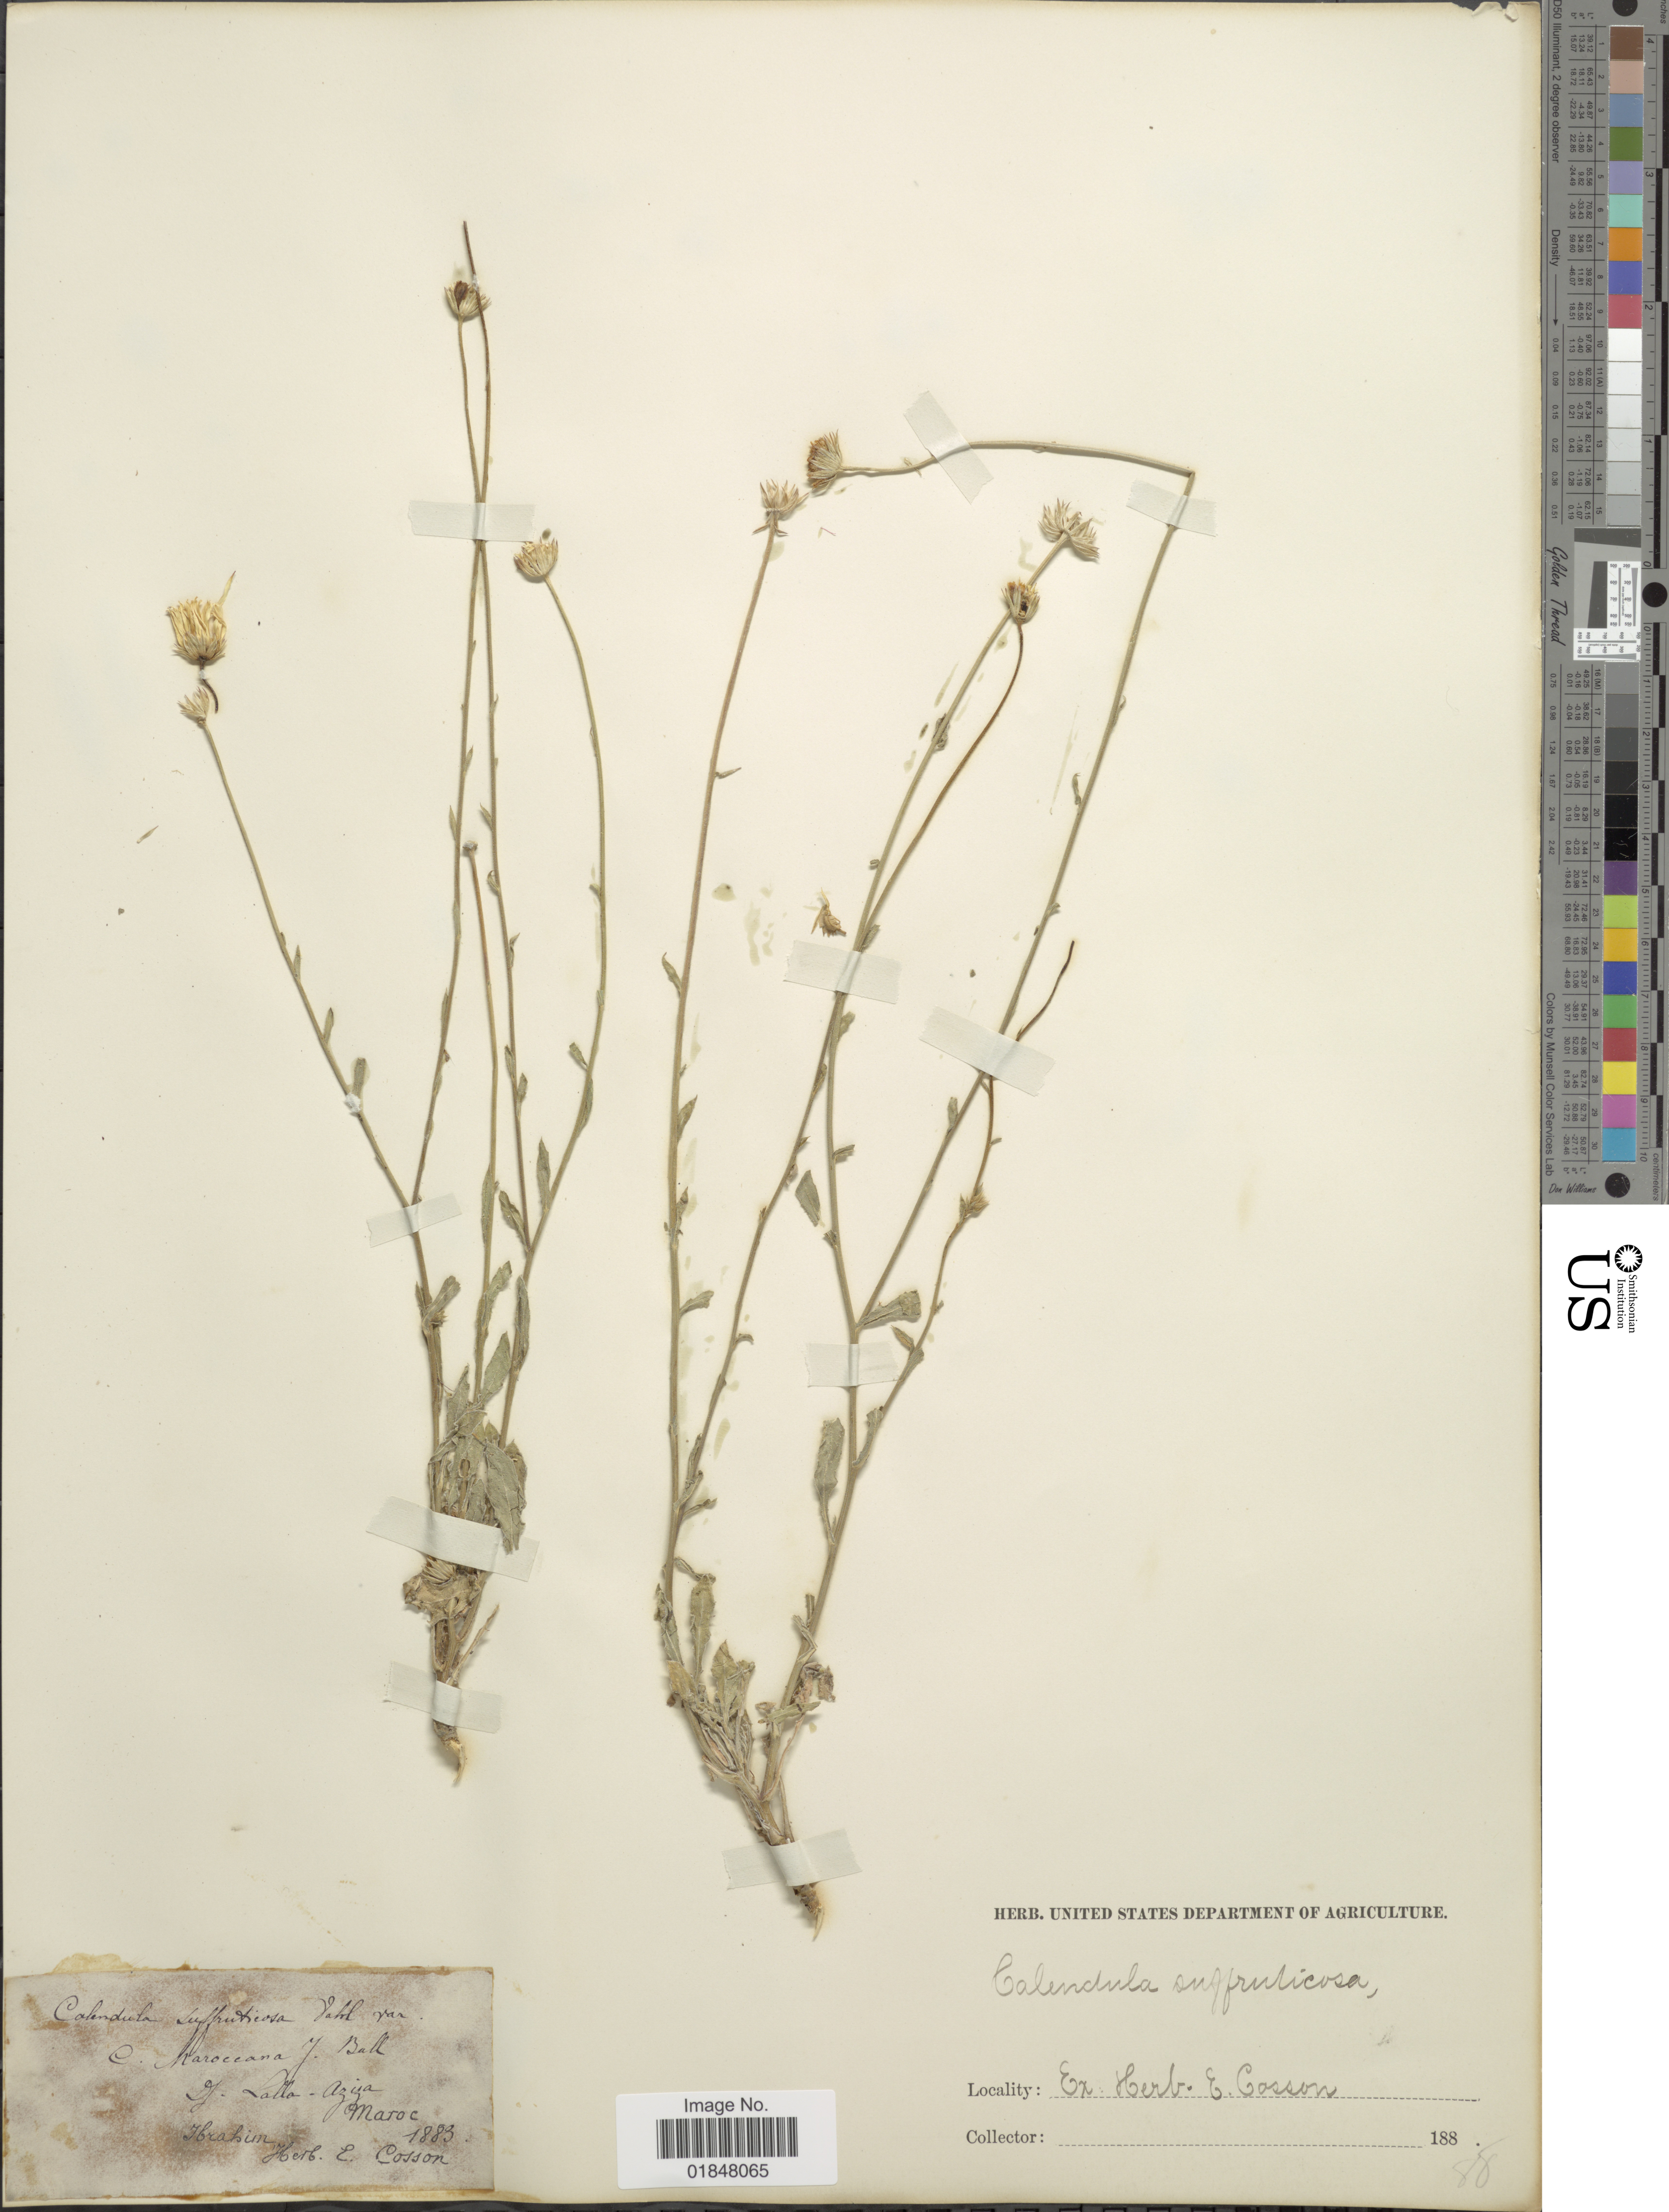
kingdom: Plantae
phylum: Tracheophyta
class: Magnoliopsida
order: Asterales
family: Asteraceae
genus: Calendula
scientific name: Calendula suffruticosa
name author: Vahl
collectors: -. Ibrahim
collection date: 1883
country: Morocco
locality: Dj. Lalla - Aziza.